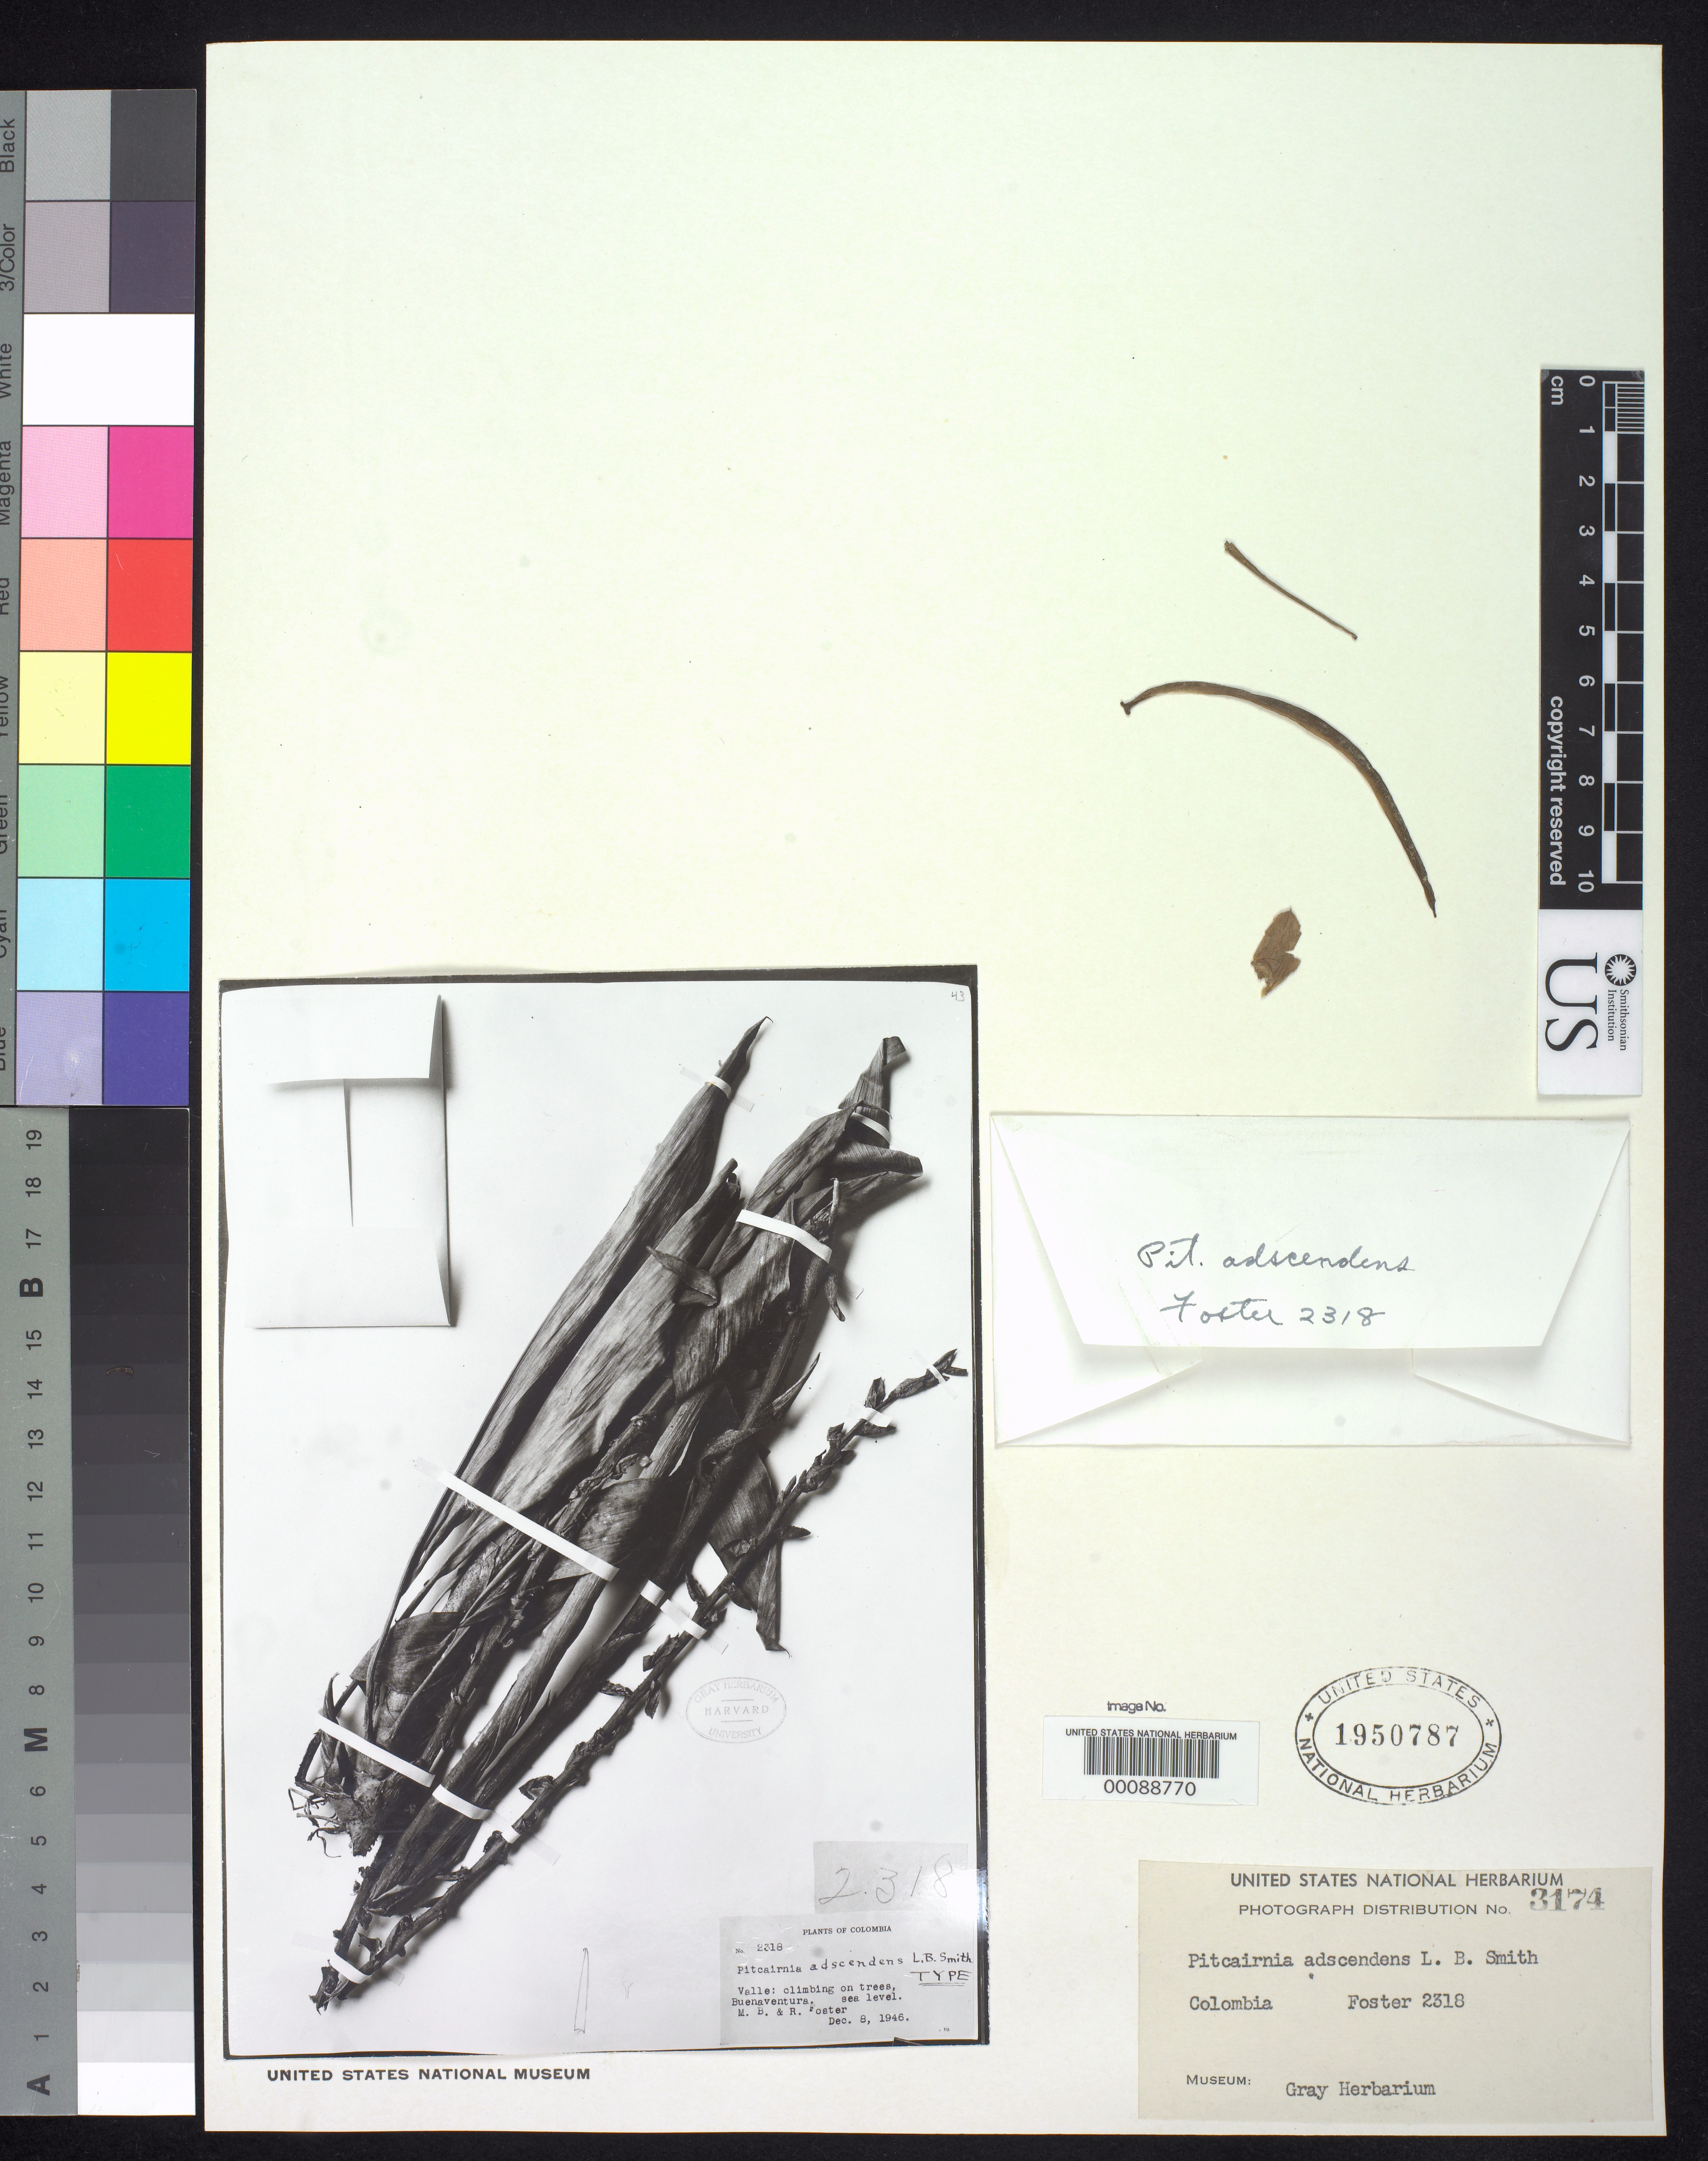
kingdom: Plantae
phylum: Tracheophyta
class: Liliopsida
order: Poales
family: Bromeliaceae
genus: Pitcairnia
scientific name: Pitcairnia adscendens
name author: L.B. Sm.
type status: Isotype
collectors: M. B. Foster & R. C. Foster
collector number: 2318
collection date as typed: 08 Dec 1946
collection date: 1946-12-08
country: Colombia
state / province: Valle del Cauca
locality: Buena Ventura.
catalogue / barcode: US 1950787